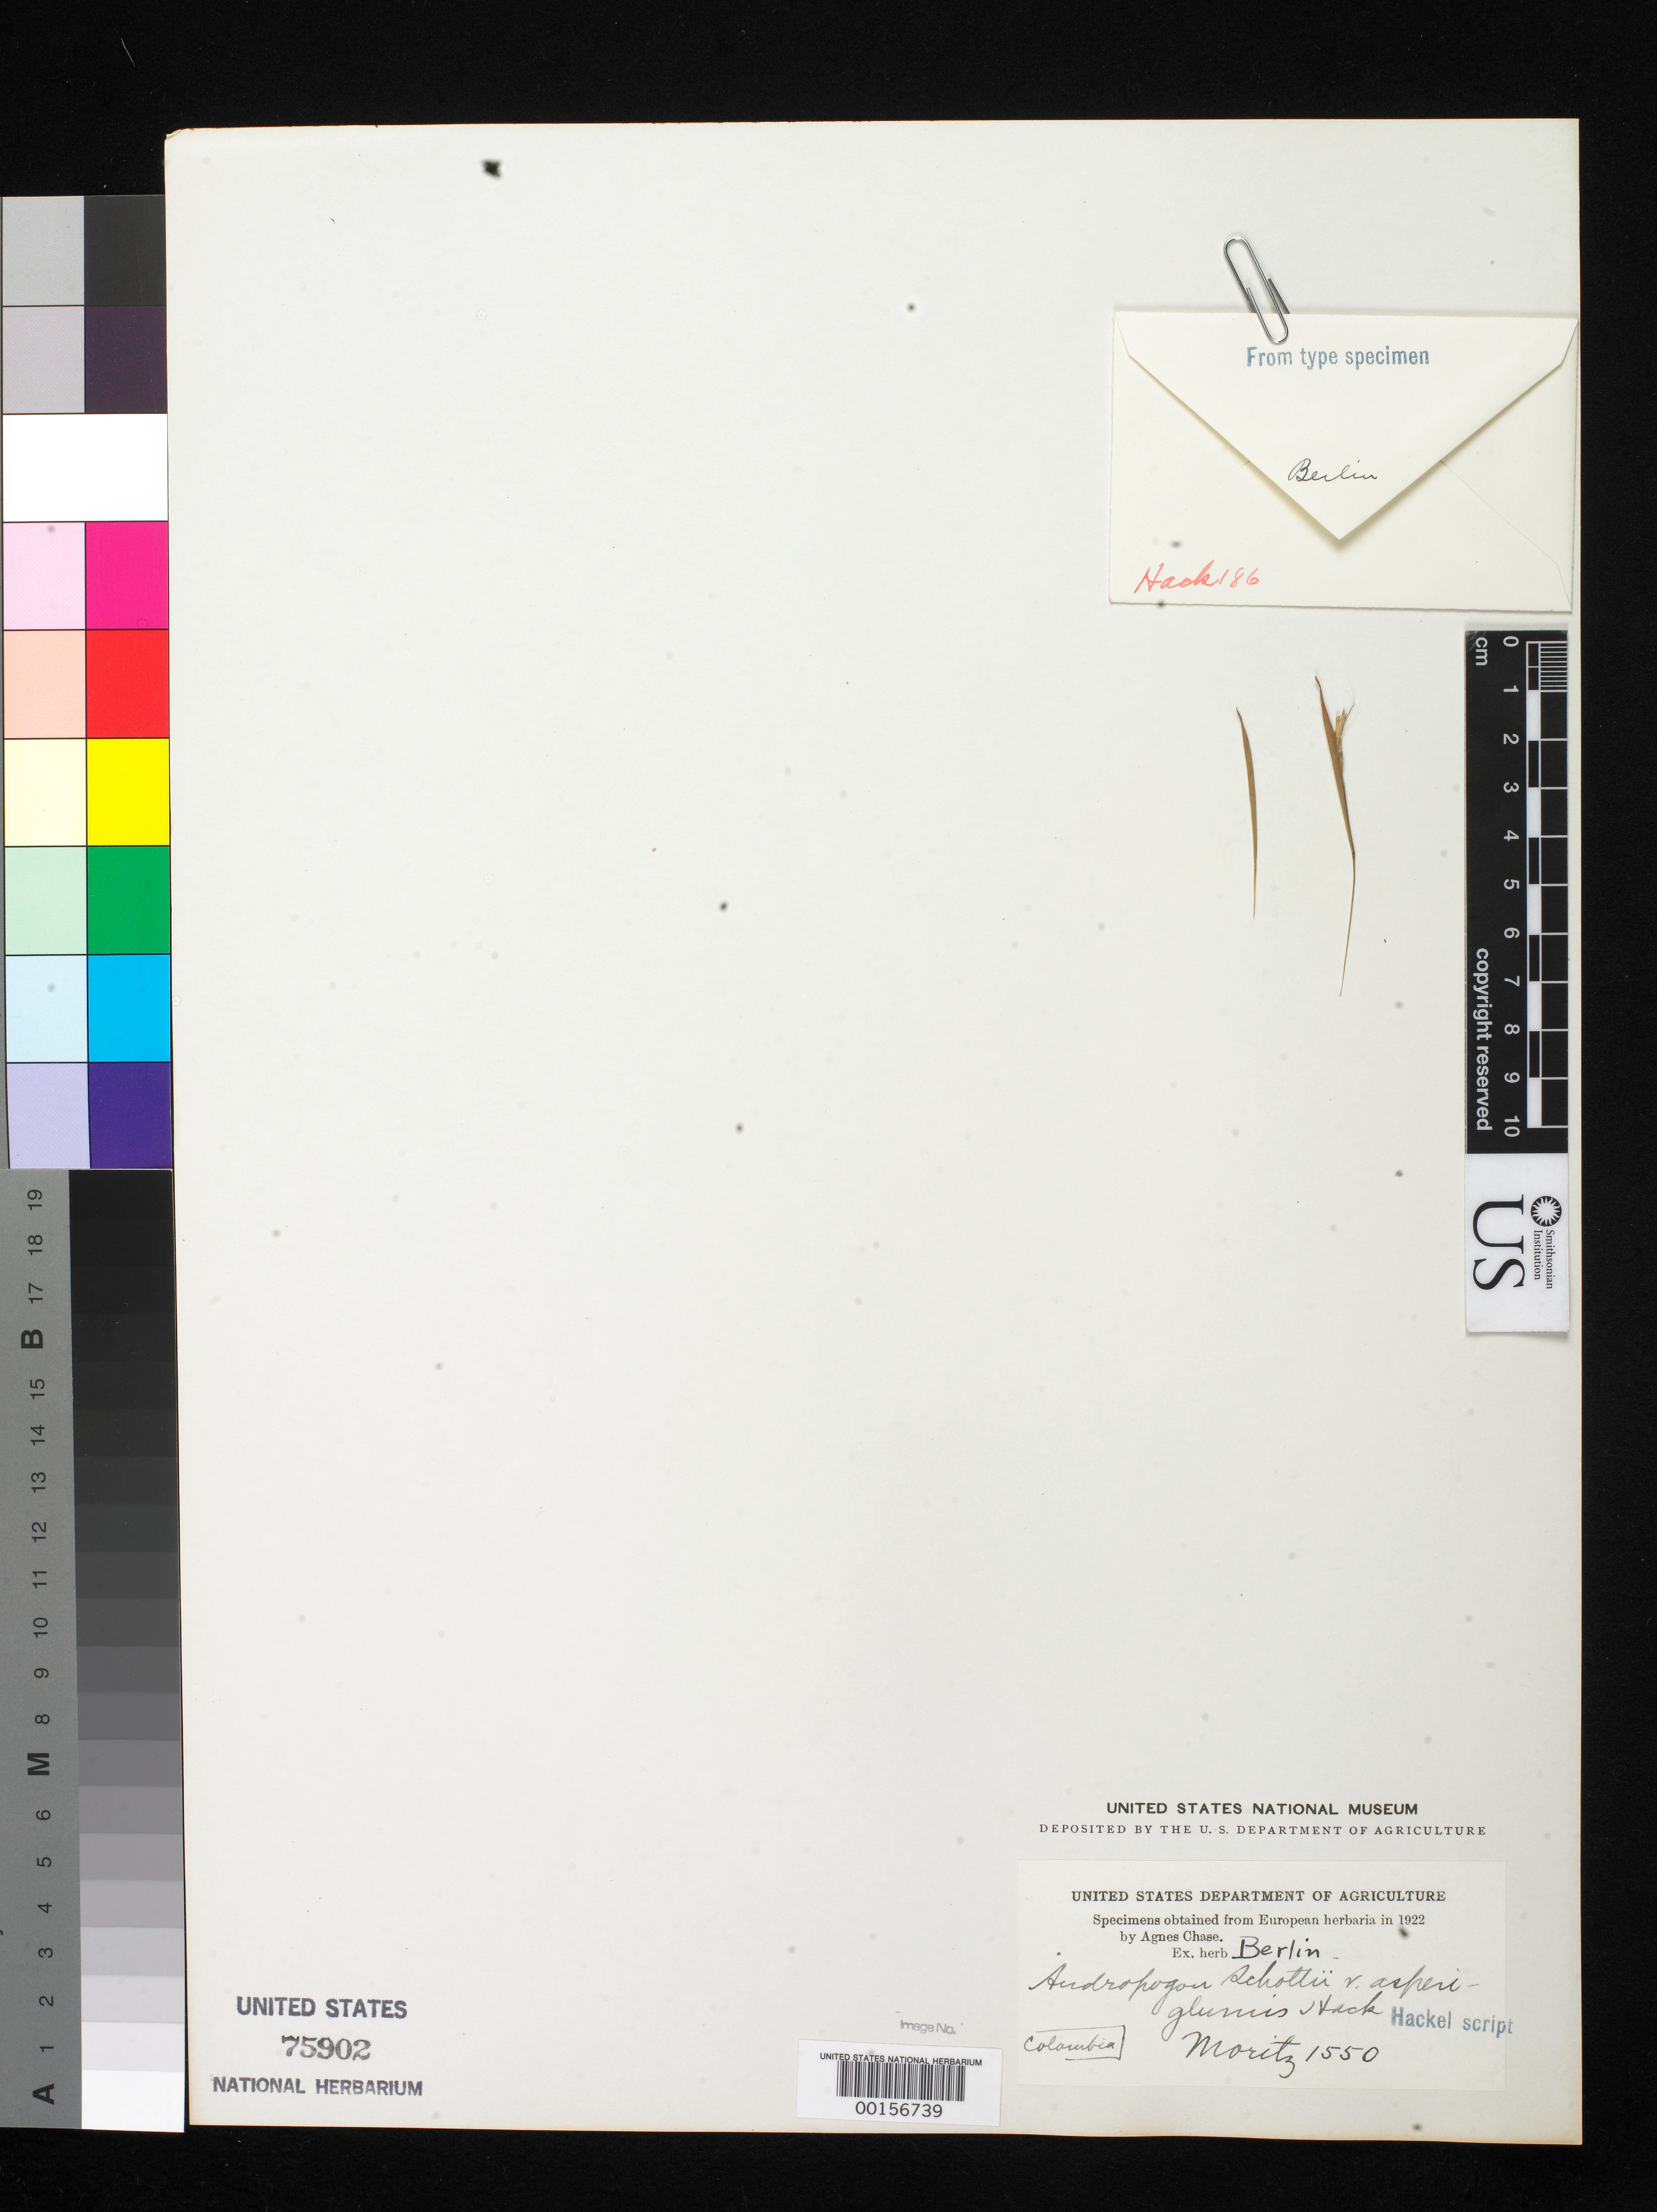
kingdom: Plantae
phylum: Tracheophyta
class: Liliopsida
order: Poales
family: Poaceae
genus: Andropogon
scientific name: Andropogon schottii subvar. asperiglumis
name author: Hack. in A. DC.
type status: Type Fragment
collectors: Moritz, --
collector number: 1550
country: Colombia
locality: Pr. Galipan.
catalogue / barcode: US 75902